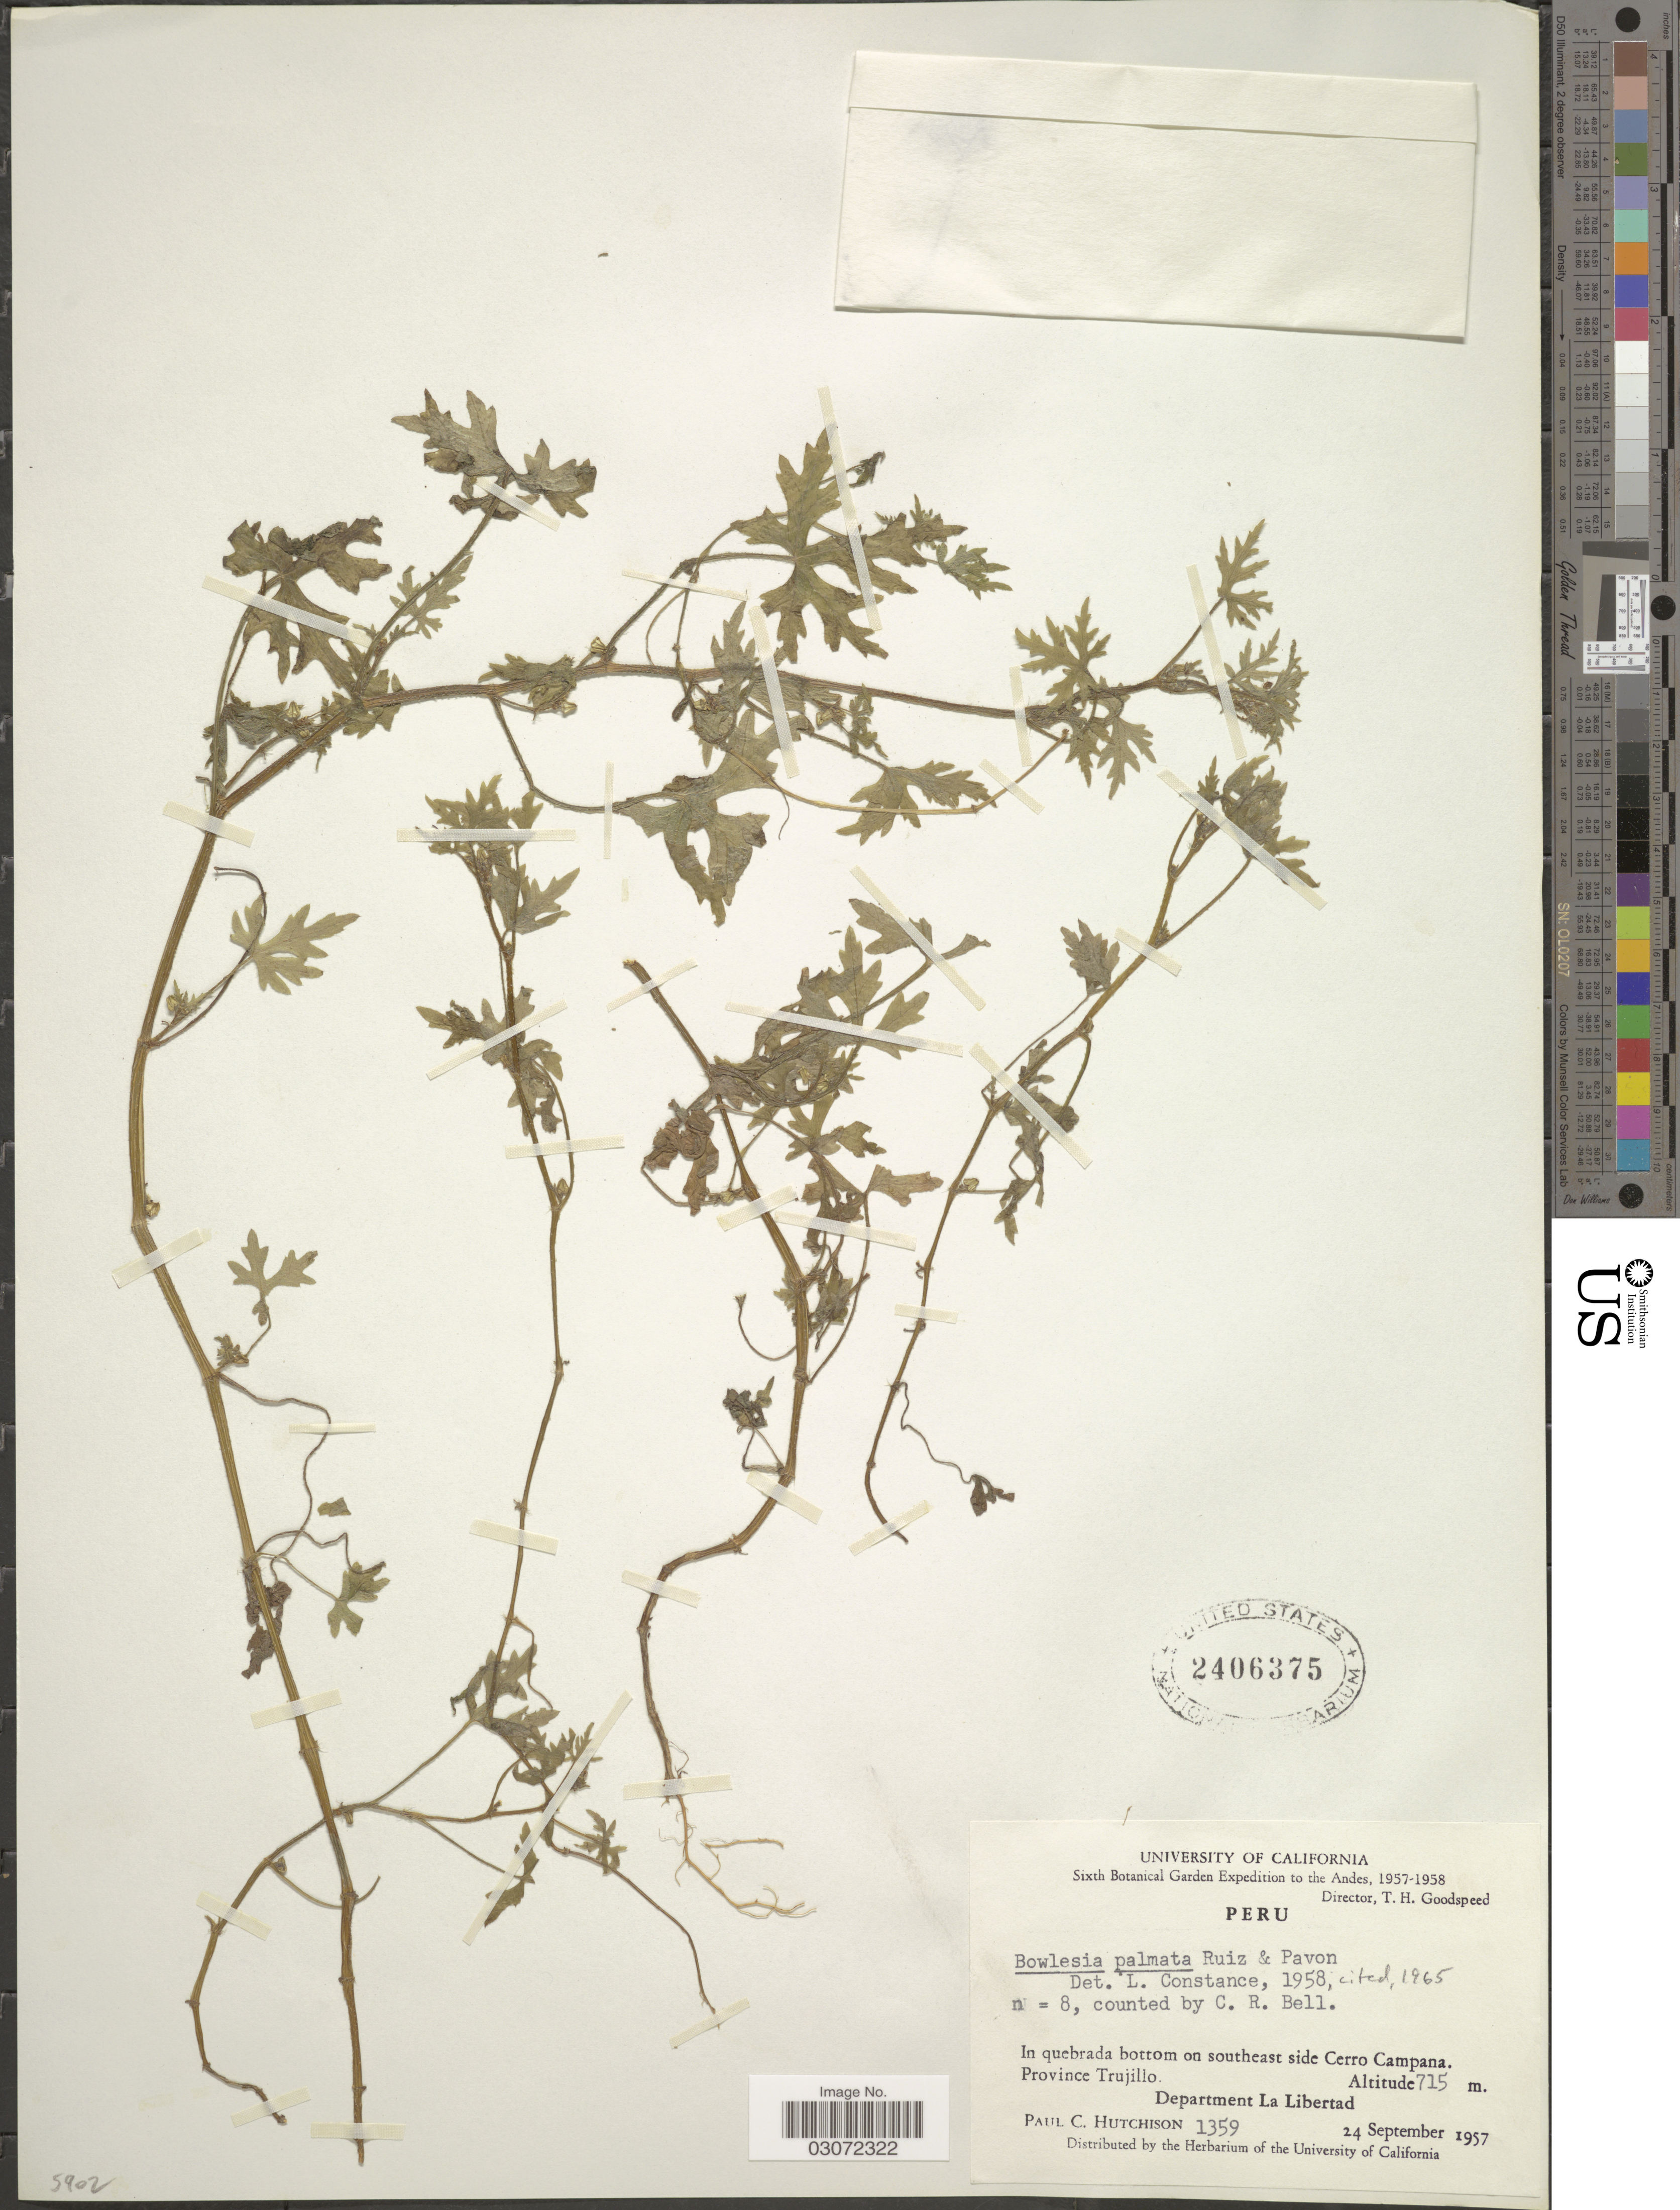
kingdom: Plantae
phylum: Tracheophyta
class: Magnoliopsida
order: Apiales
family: Apiaceae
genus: Bowlesia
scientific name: Bowlesia palmata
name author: Ruiz & Pav.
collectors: P. C. Hutchison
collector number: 1359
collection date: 1957-09-24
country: Peru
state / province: La Libertad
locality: Andes. In quebrada bottom on southeast side Cerro Campana. Province Trujillo. Department La Libertad.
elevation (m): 715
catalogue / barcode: US 2406375